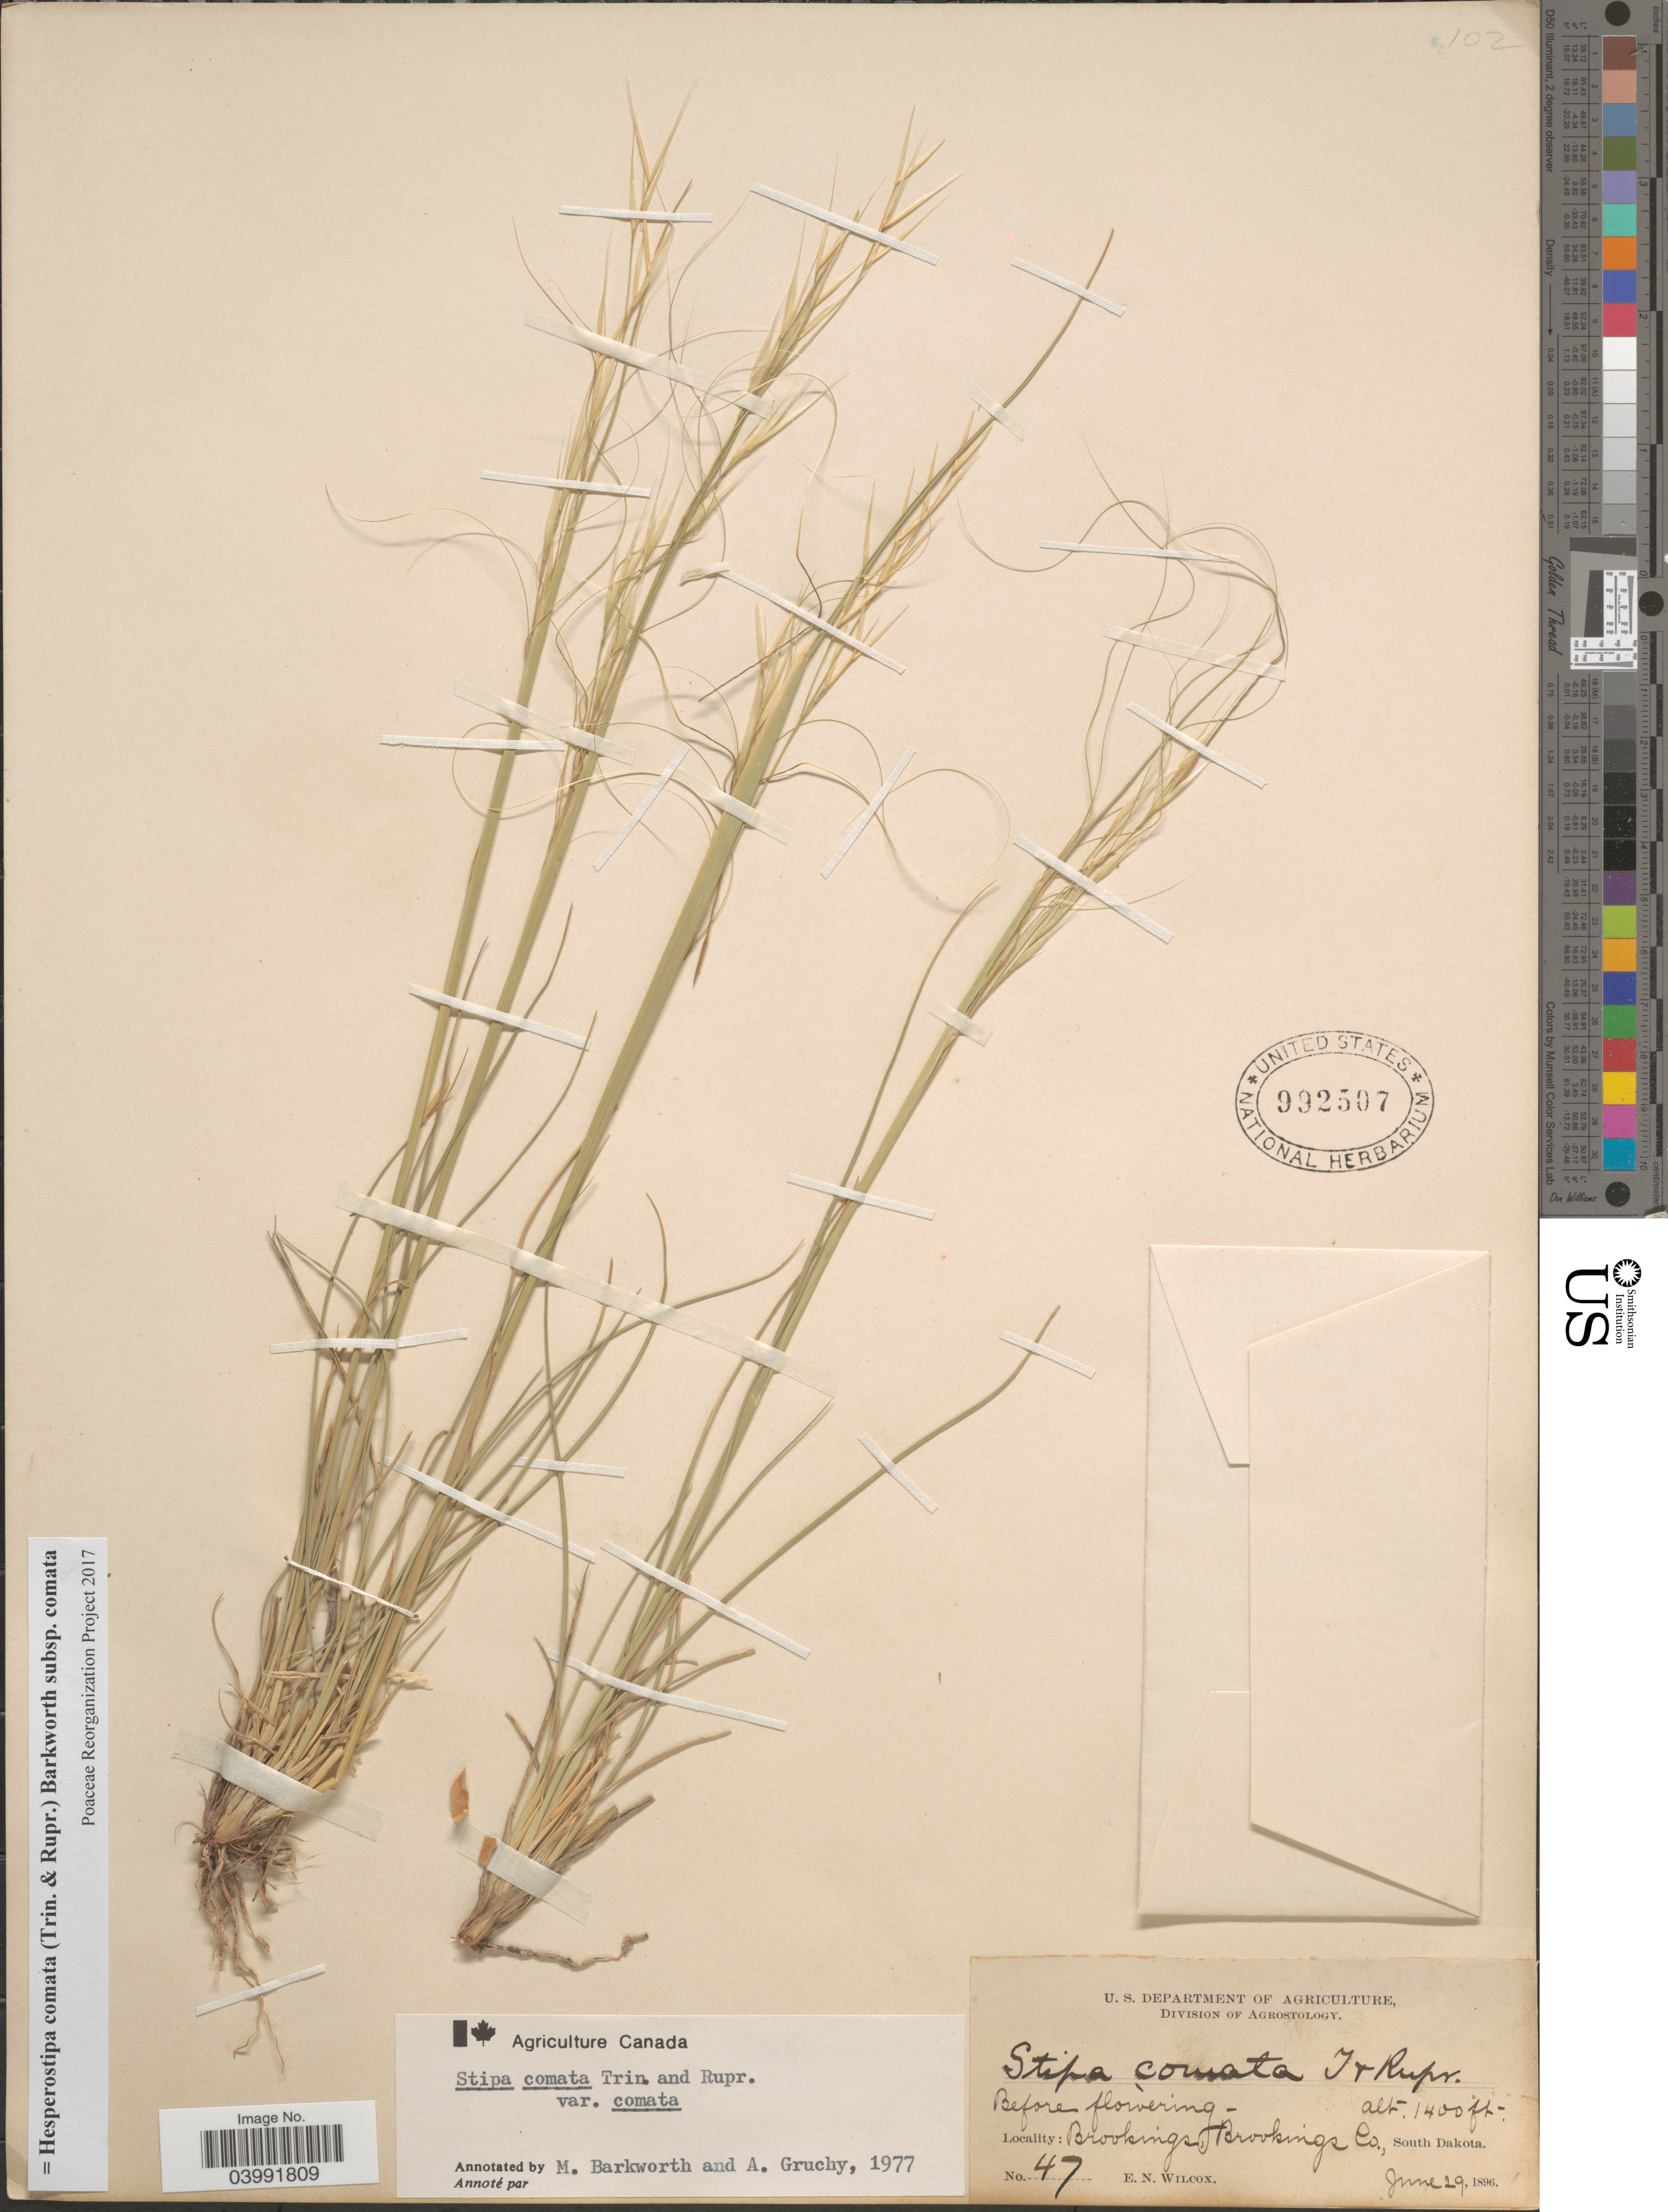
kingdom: Plantae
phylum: Tracheophyta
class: Liliopsida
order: Poales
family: Poaceae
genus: Hesperostipa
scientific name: Hesperostipa comata subsp. comata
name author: (Trin. & Rupr.) Barkworth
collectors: E. Wilcox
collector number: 47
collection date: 1896-06-29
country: United States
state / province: South Dakota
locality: Brookings, Brookings Co.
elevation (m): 427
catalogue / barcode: US 992507